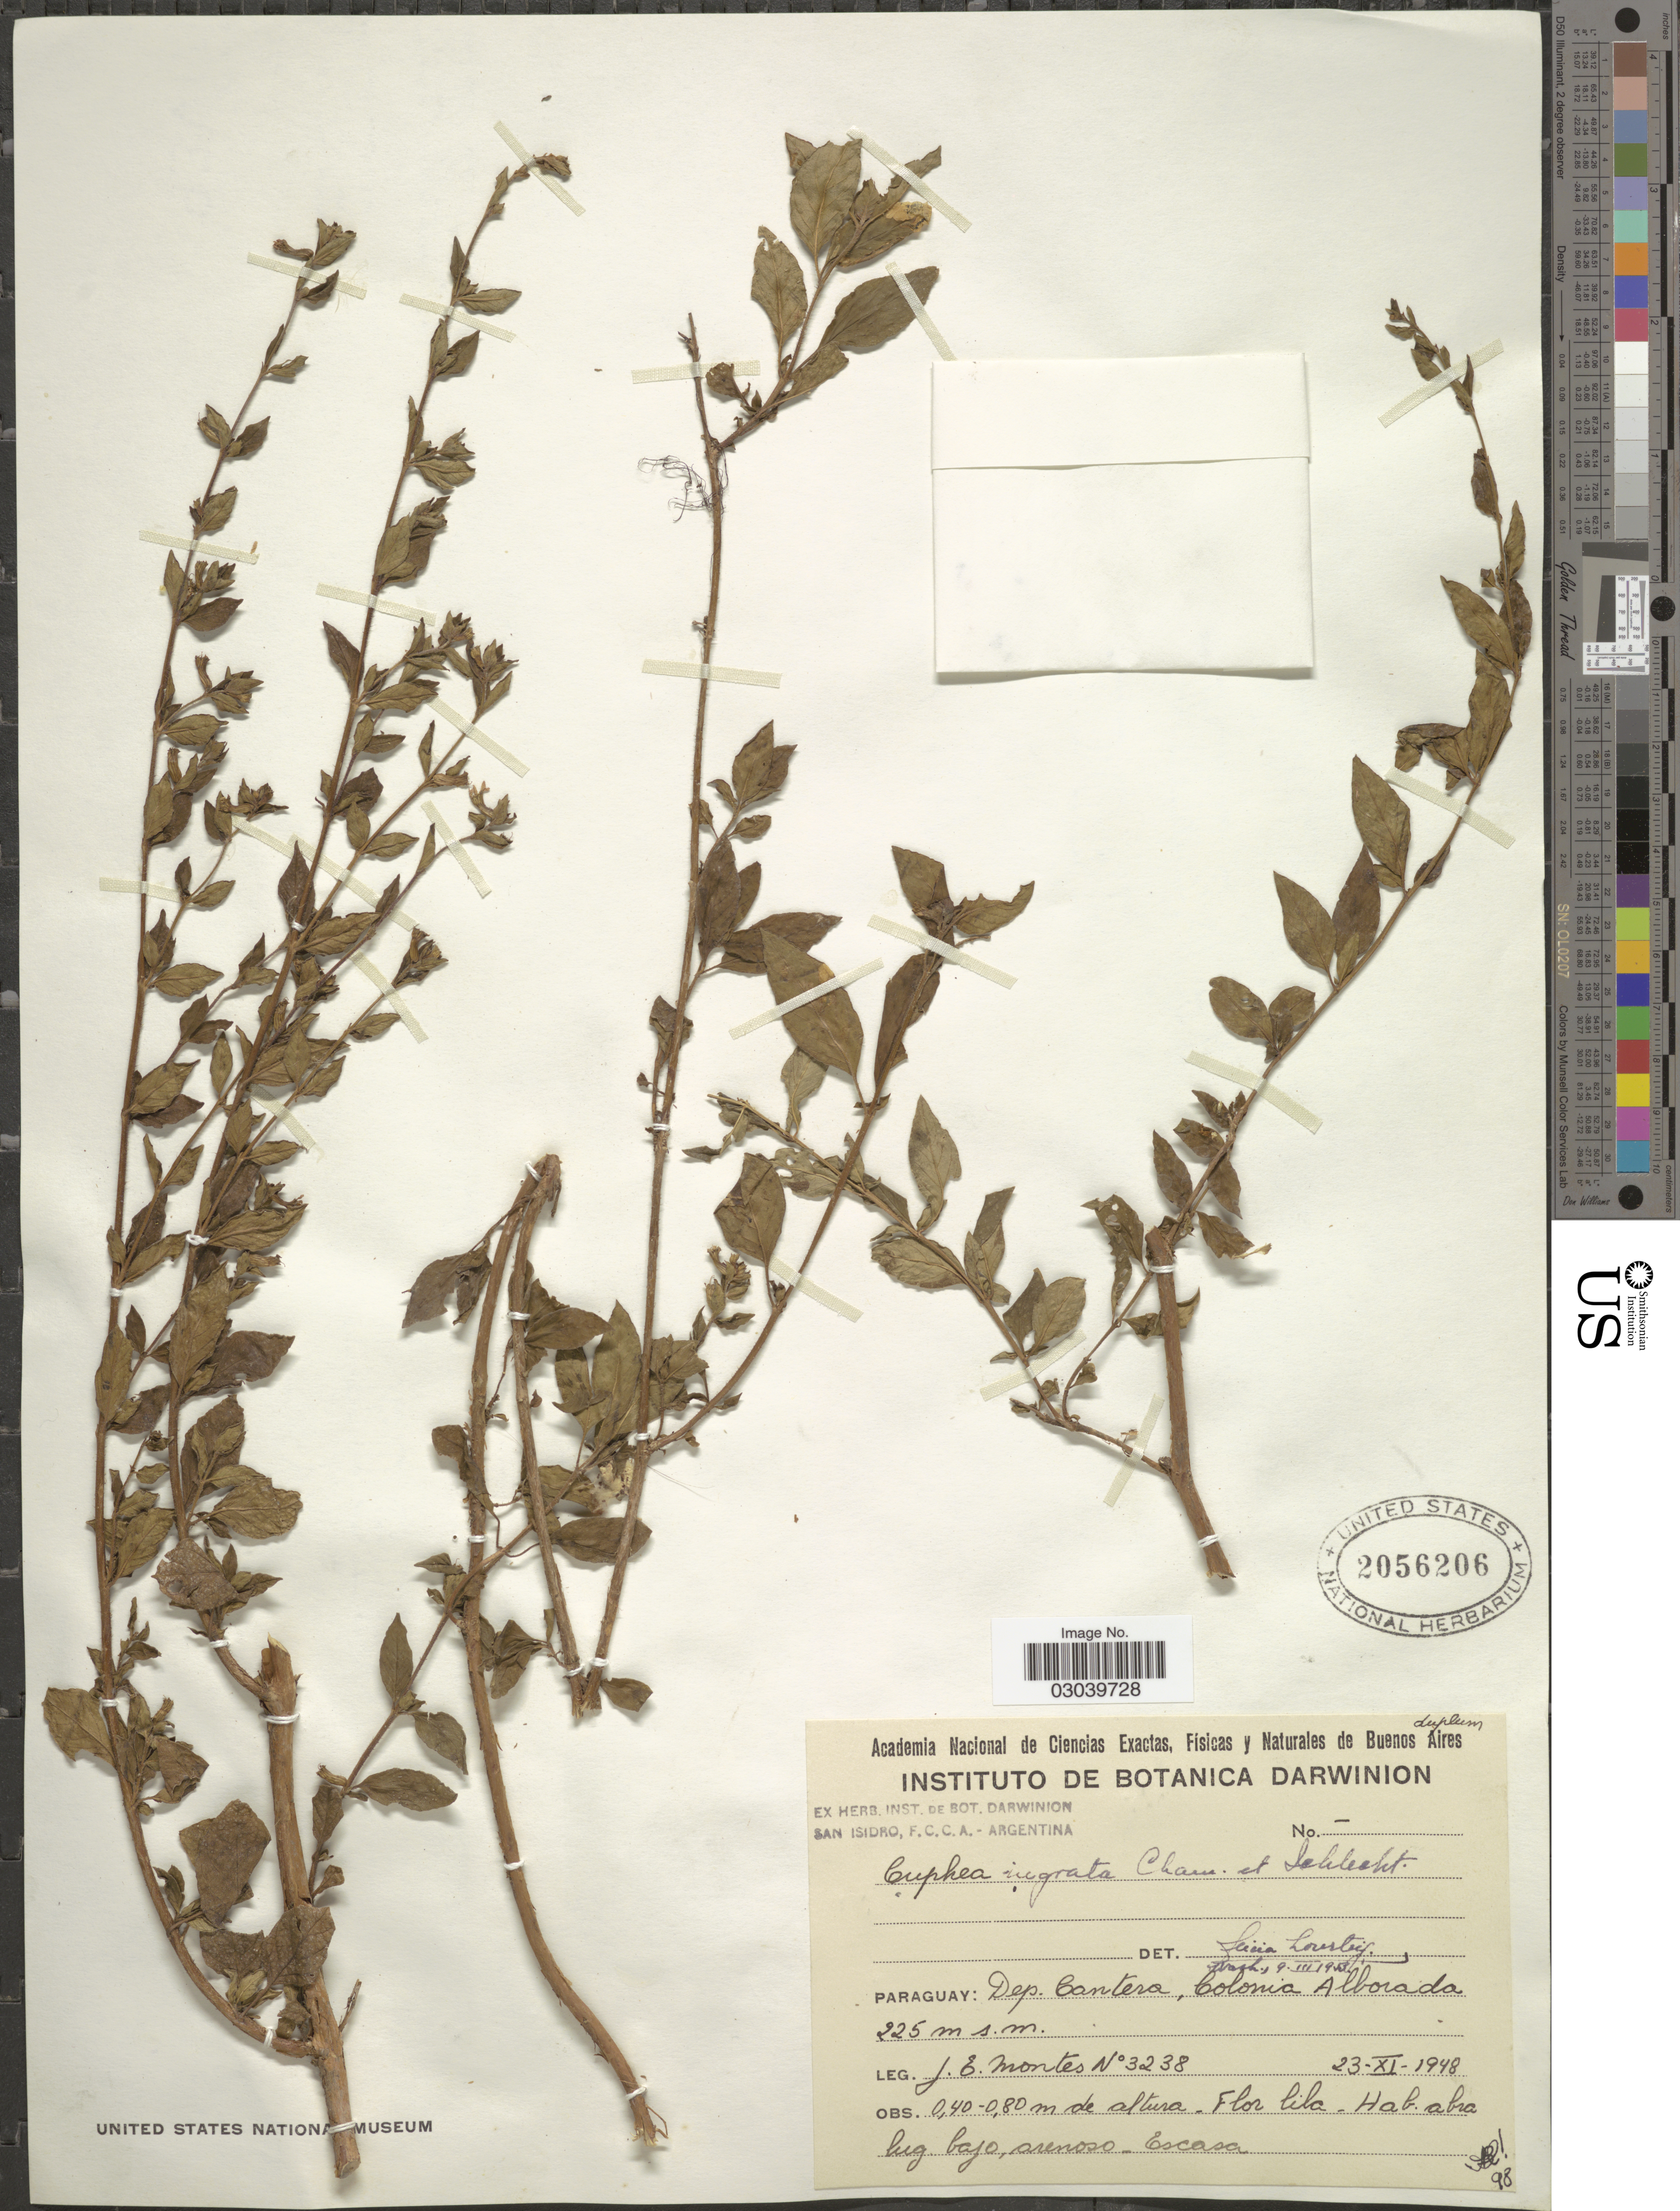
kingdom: Plantae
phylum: Tracheophyta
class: Magnoliopsida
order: Myrtales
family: Lythraceae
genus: Cuphea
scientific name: Cuphea ingrata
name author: Cham. & Schltdl.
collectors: J. E. Montes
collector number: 3238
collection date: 1948-11-23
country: Paraguay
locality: Dep. Cantera, Colonia Alborada.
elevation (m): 225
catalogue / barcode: US 2056206